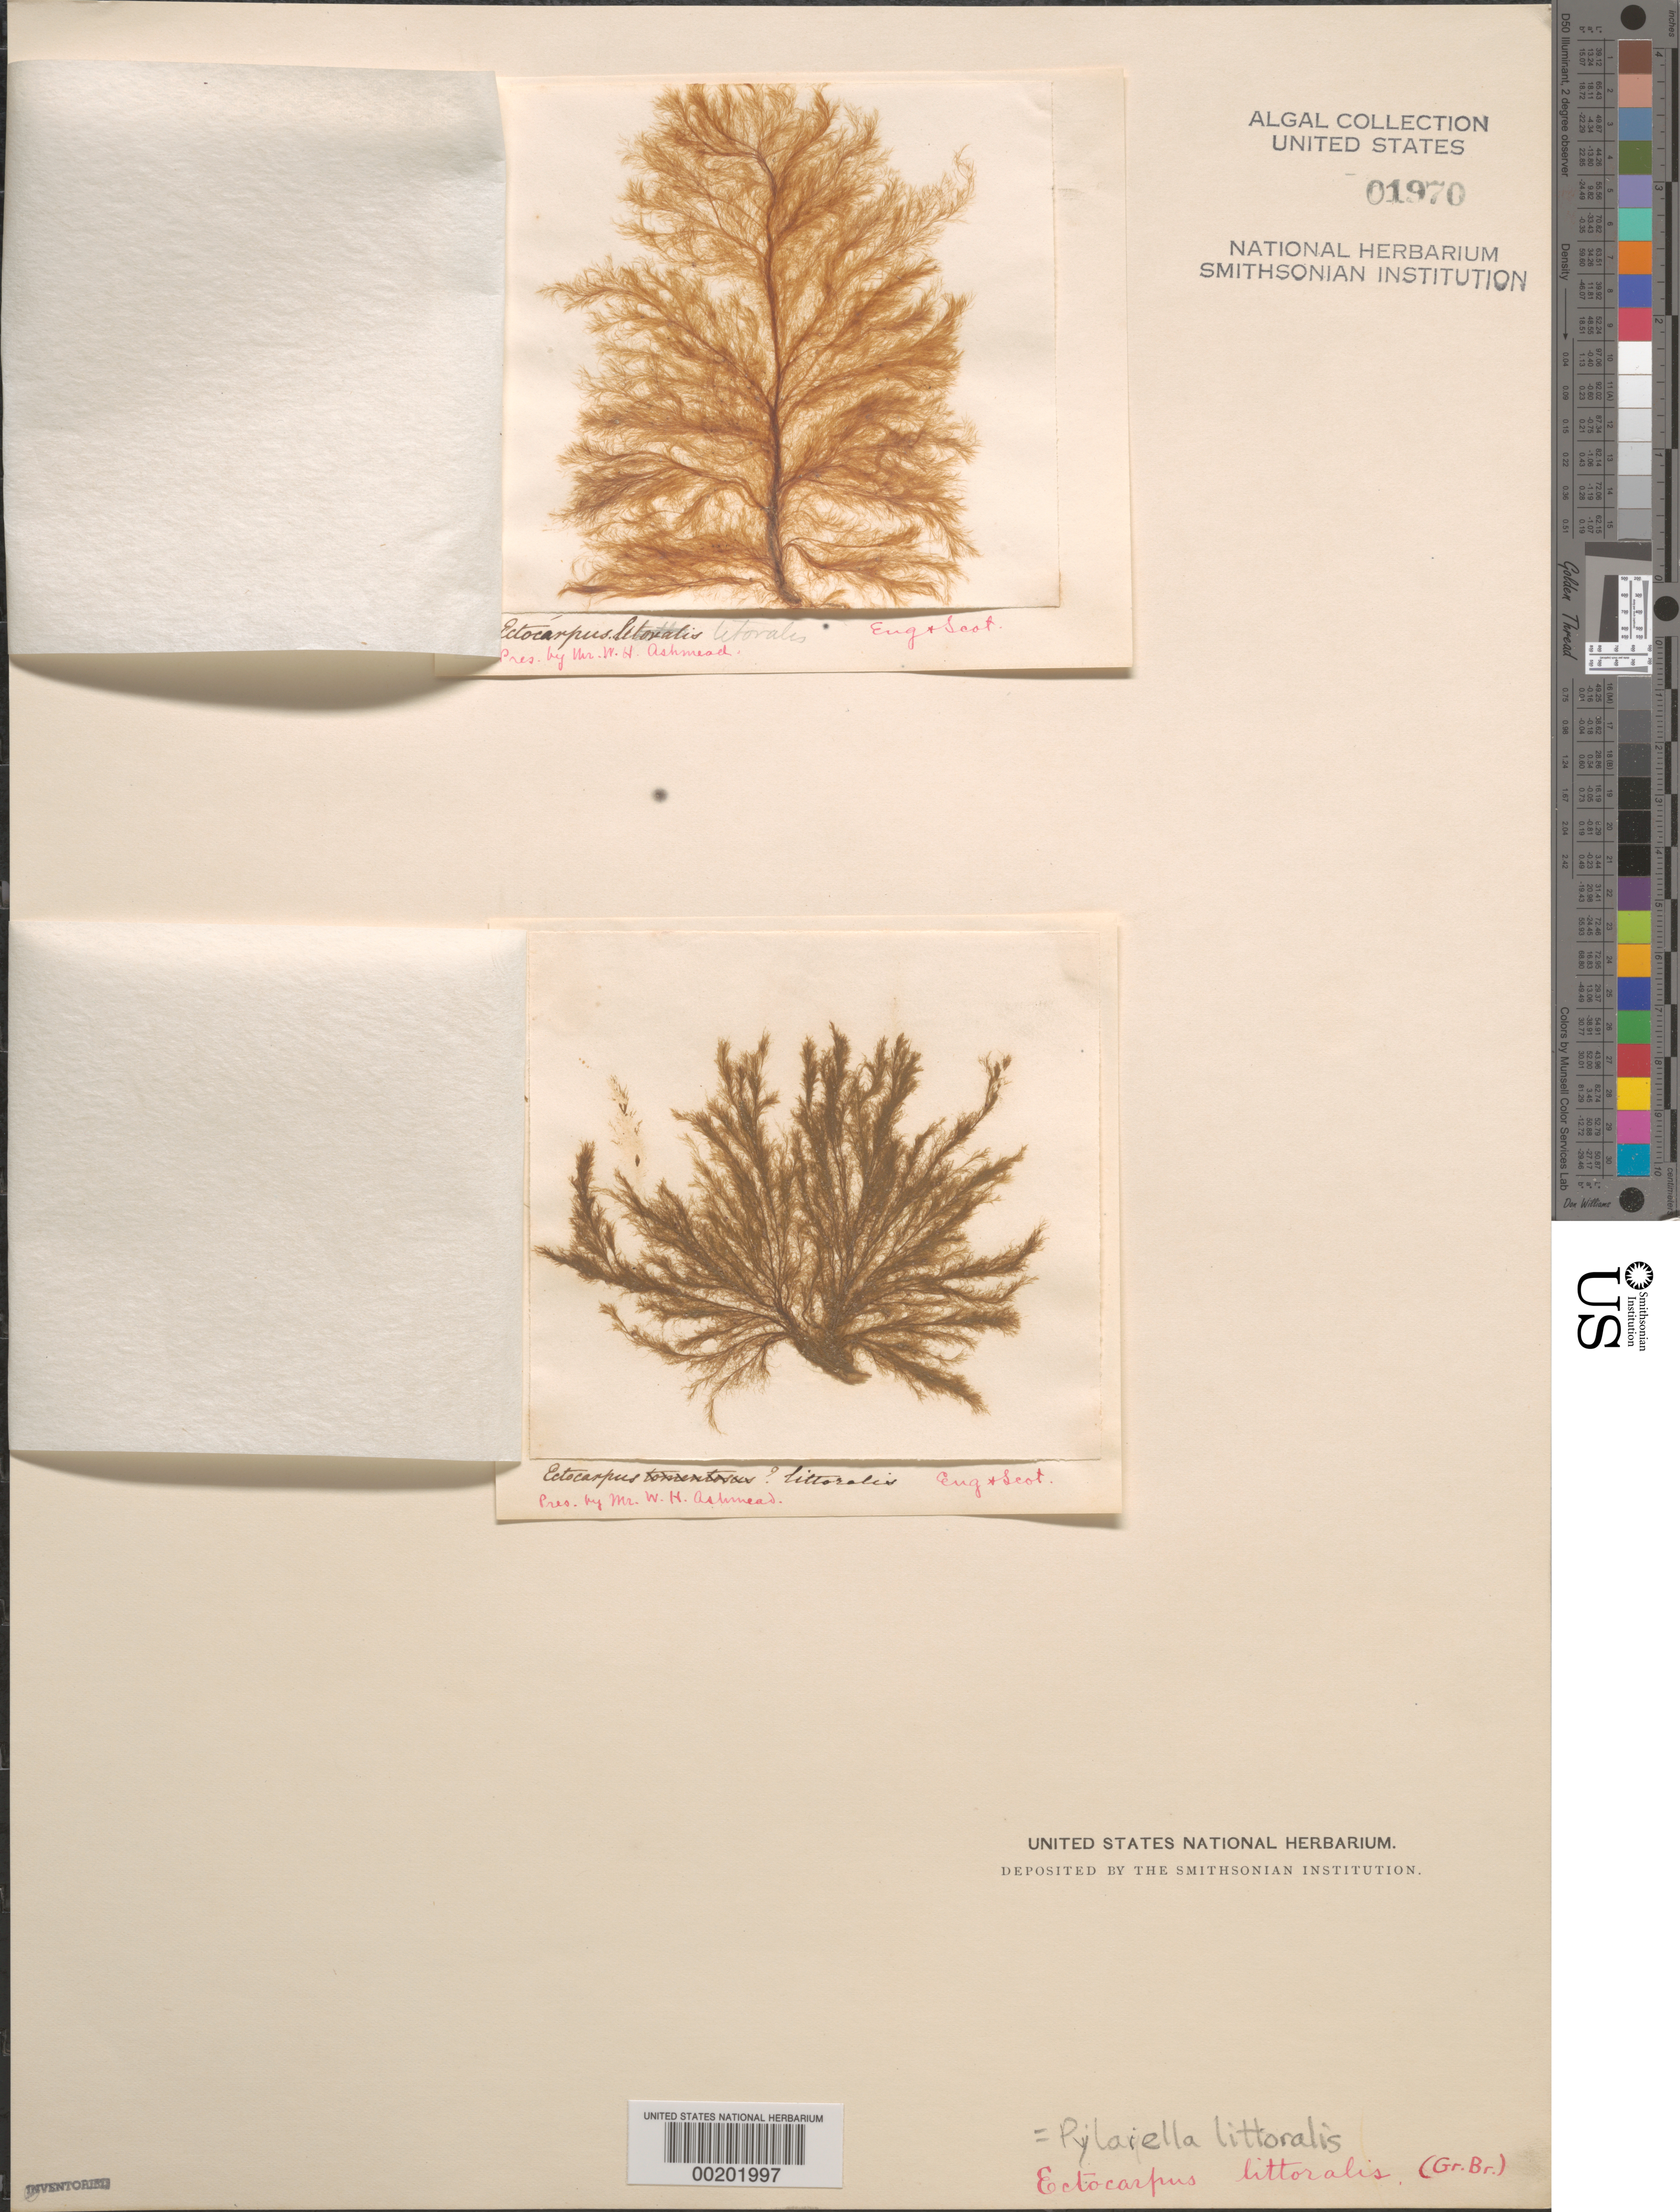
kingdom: Chromista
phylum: Ochrophyta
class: Phaeophyceae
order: Ectocarpales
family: Acinetosporaceae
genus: Pylaiella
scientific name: Pylaiella litoralis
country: United Kingdom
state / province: England / Scotland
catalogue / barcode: US 1970